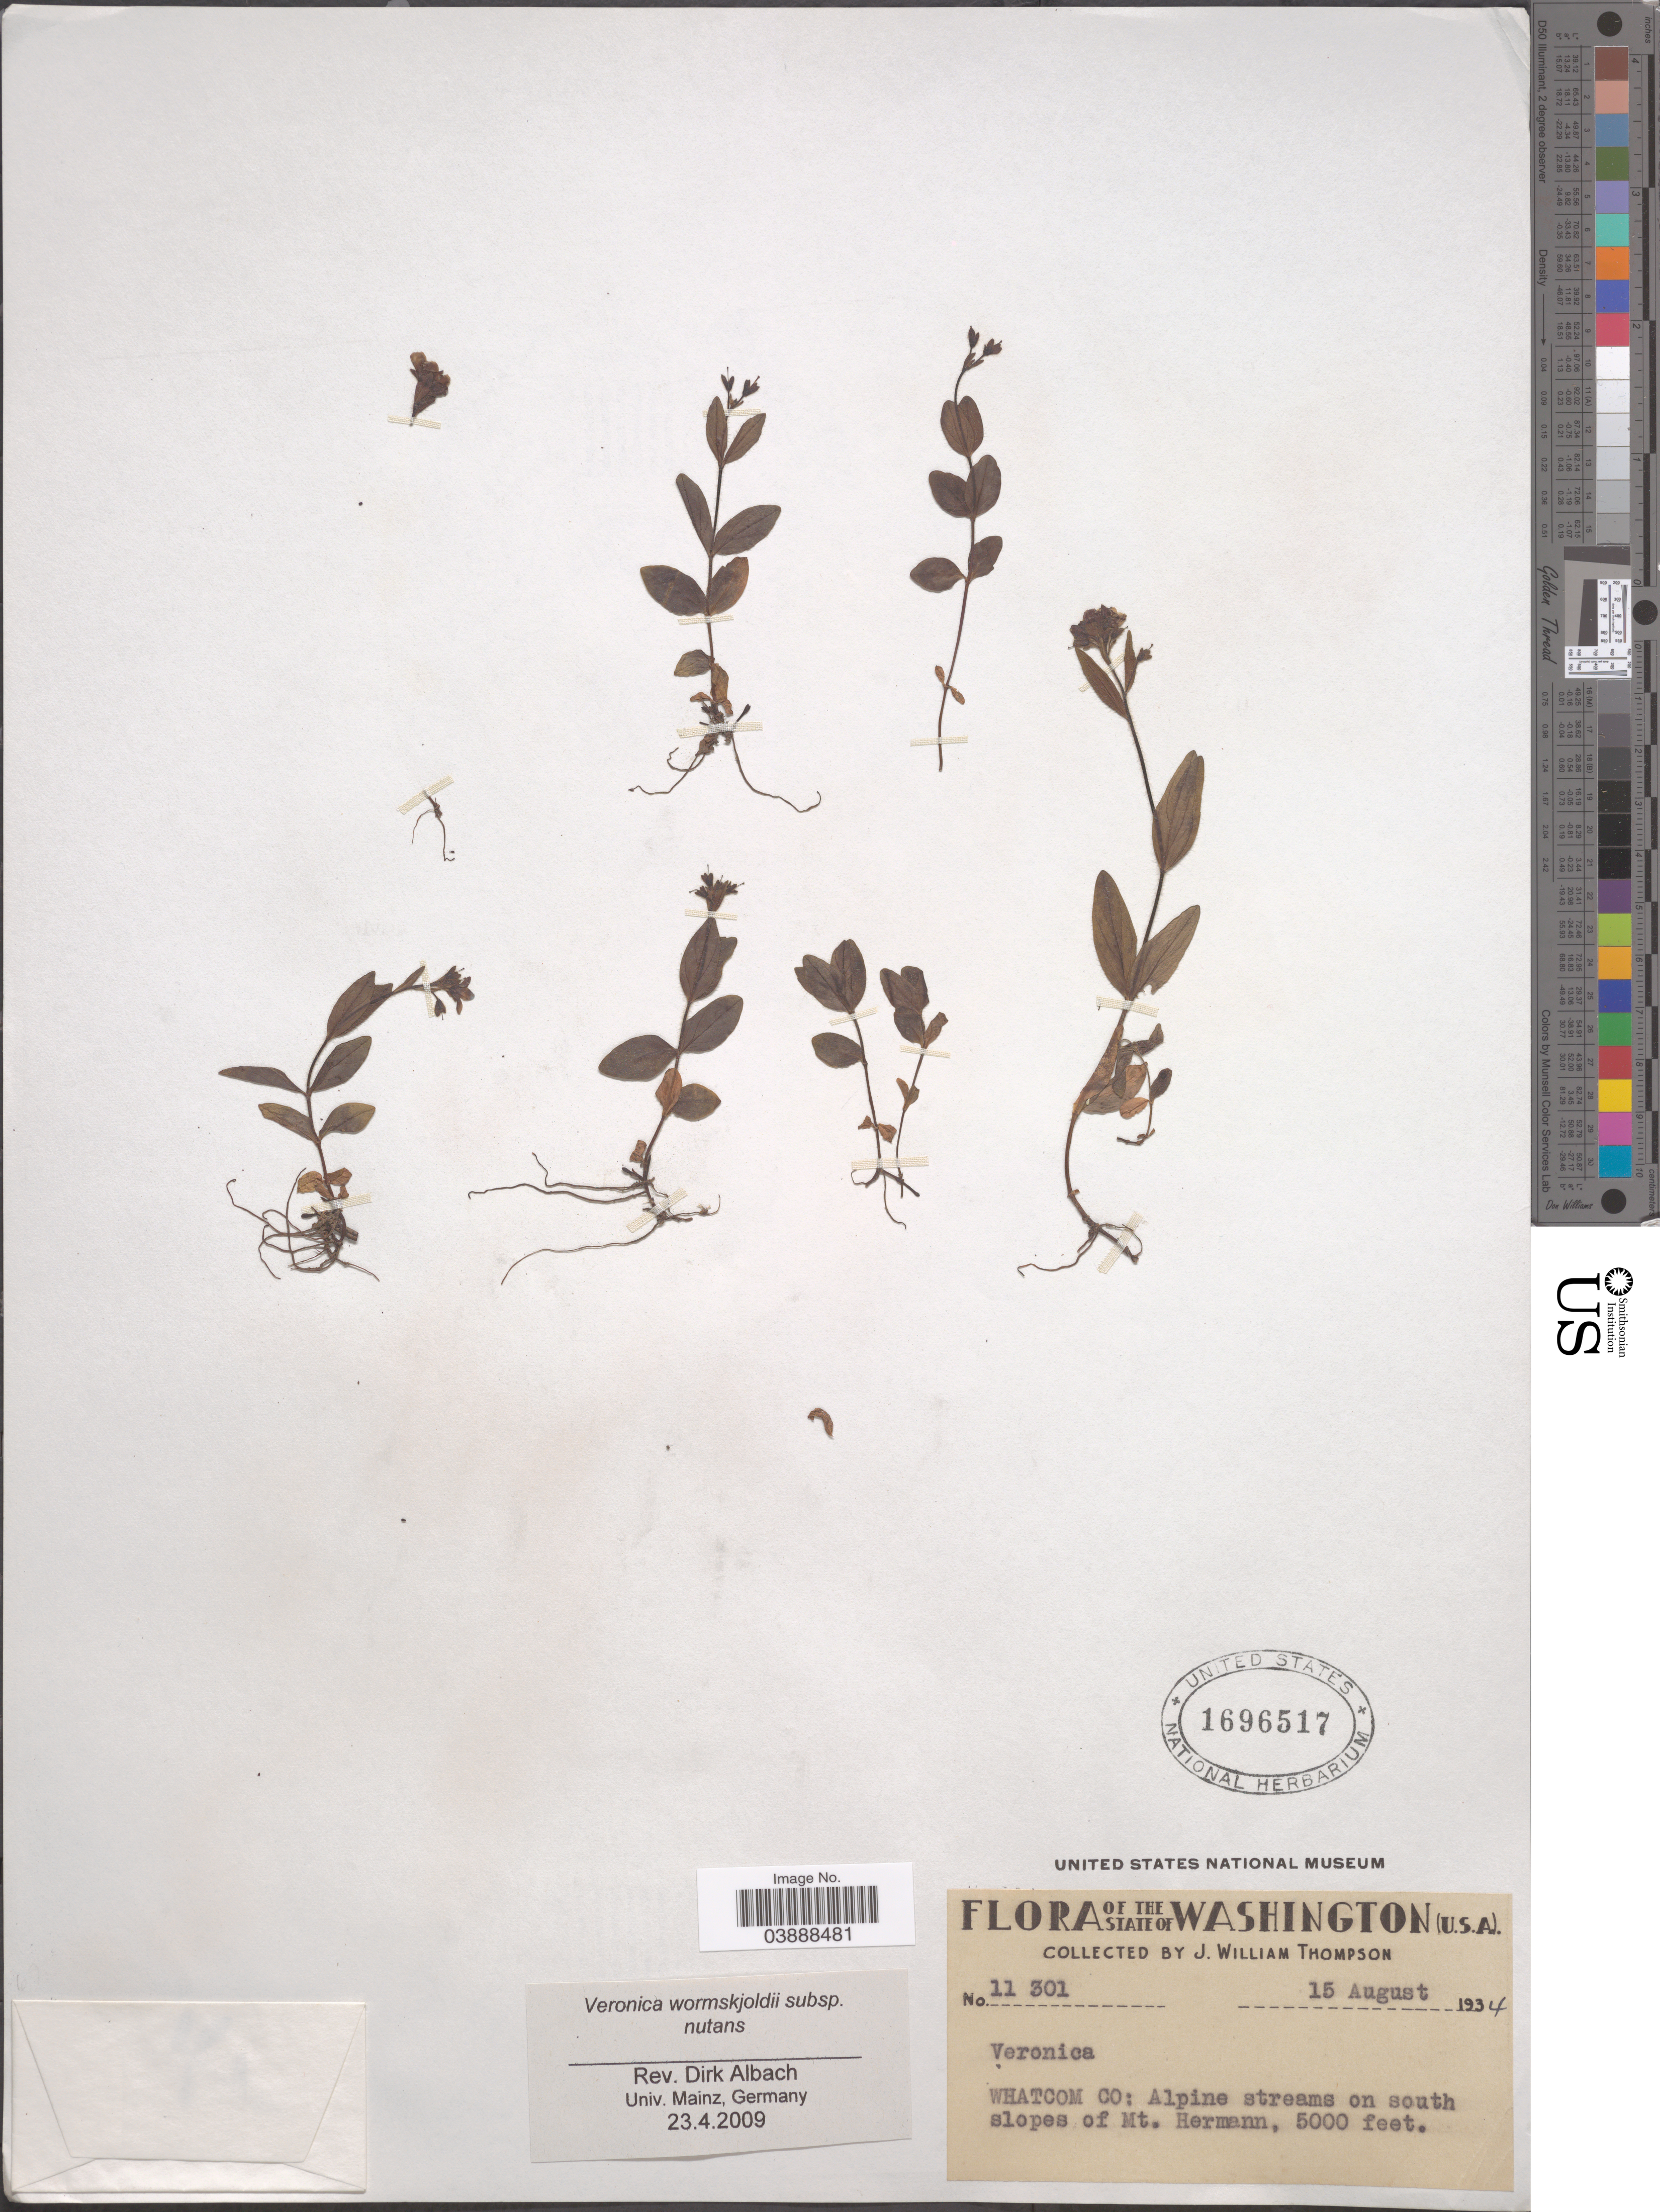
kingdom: Plantae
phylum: Tracheophyta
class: Magnoliopsida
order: Lamiales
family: Plantaginaceae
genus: Veronica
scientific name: Veronica wormskjoldii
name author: Roem. & Schult.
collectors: J. W. Thompson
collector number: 11301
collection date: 1934-08-15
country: United States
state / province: Washington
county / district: Whitman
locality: Whatcom Co: Alpine streams on south slopes of Mt. Hermann.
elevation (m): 1524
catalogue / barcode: US 1696517